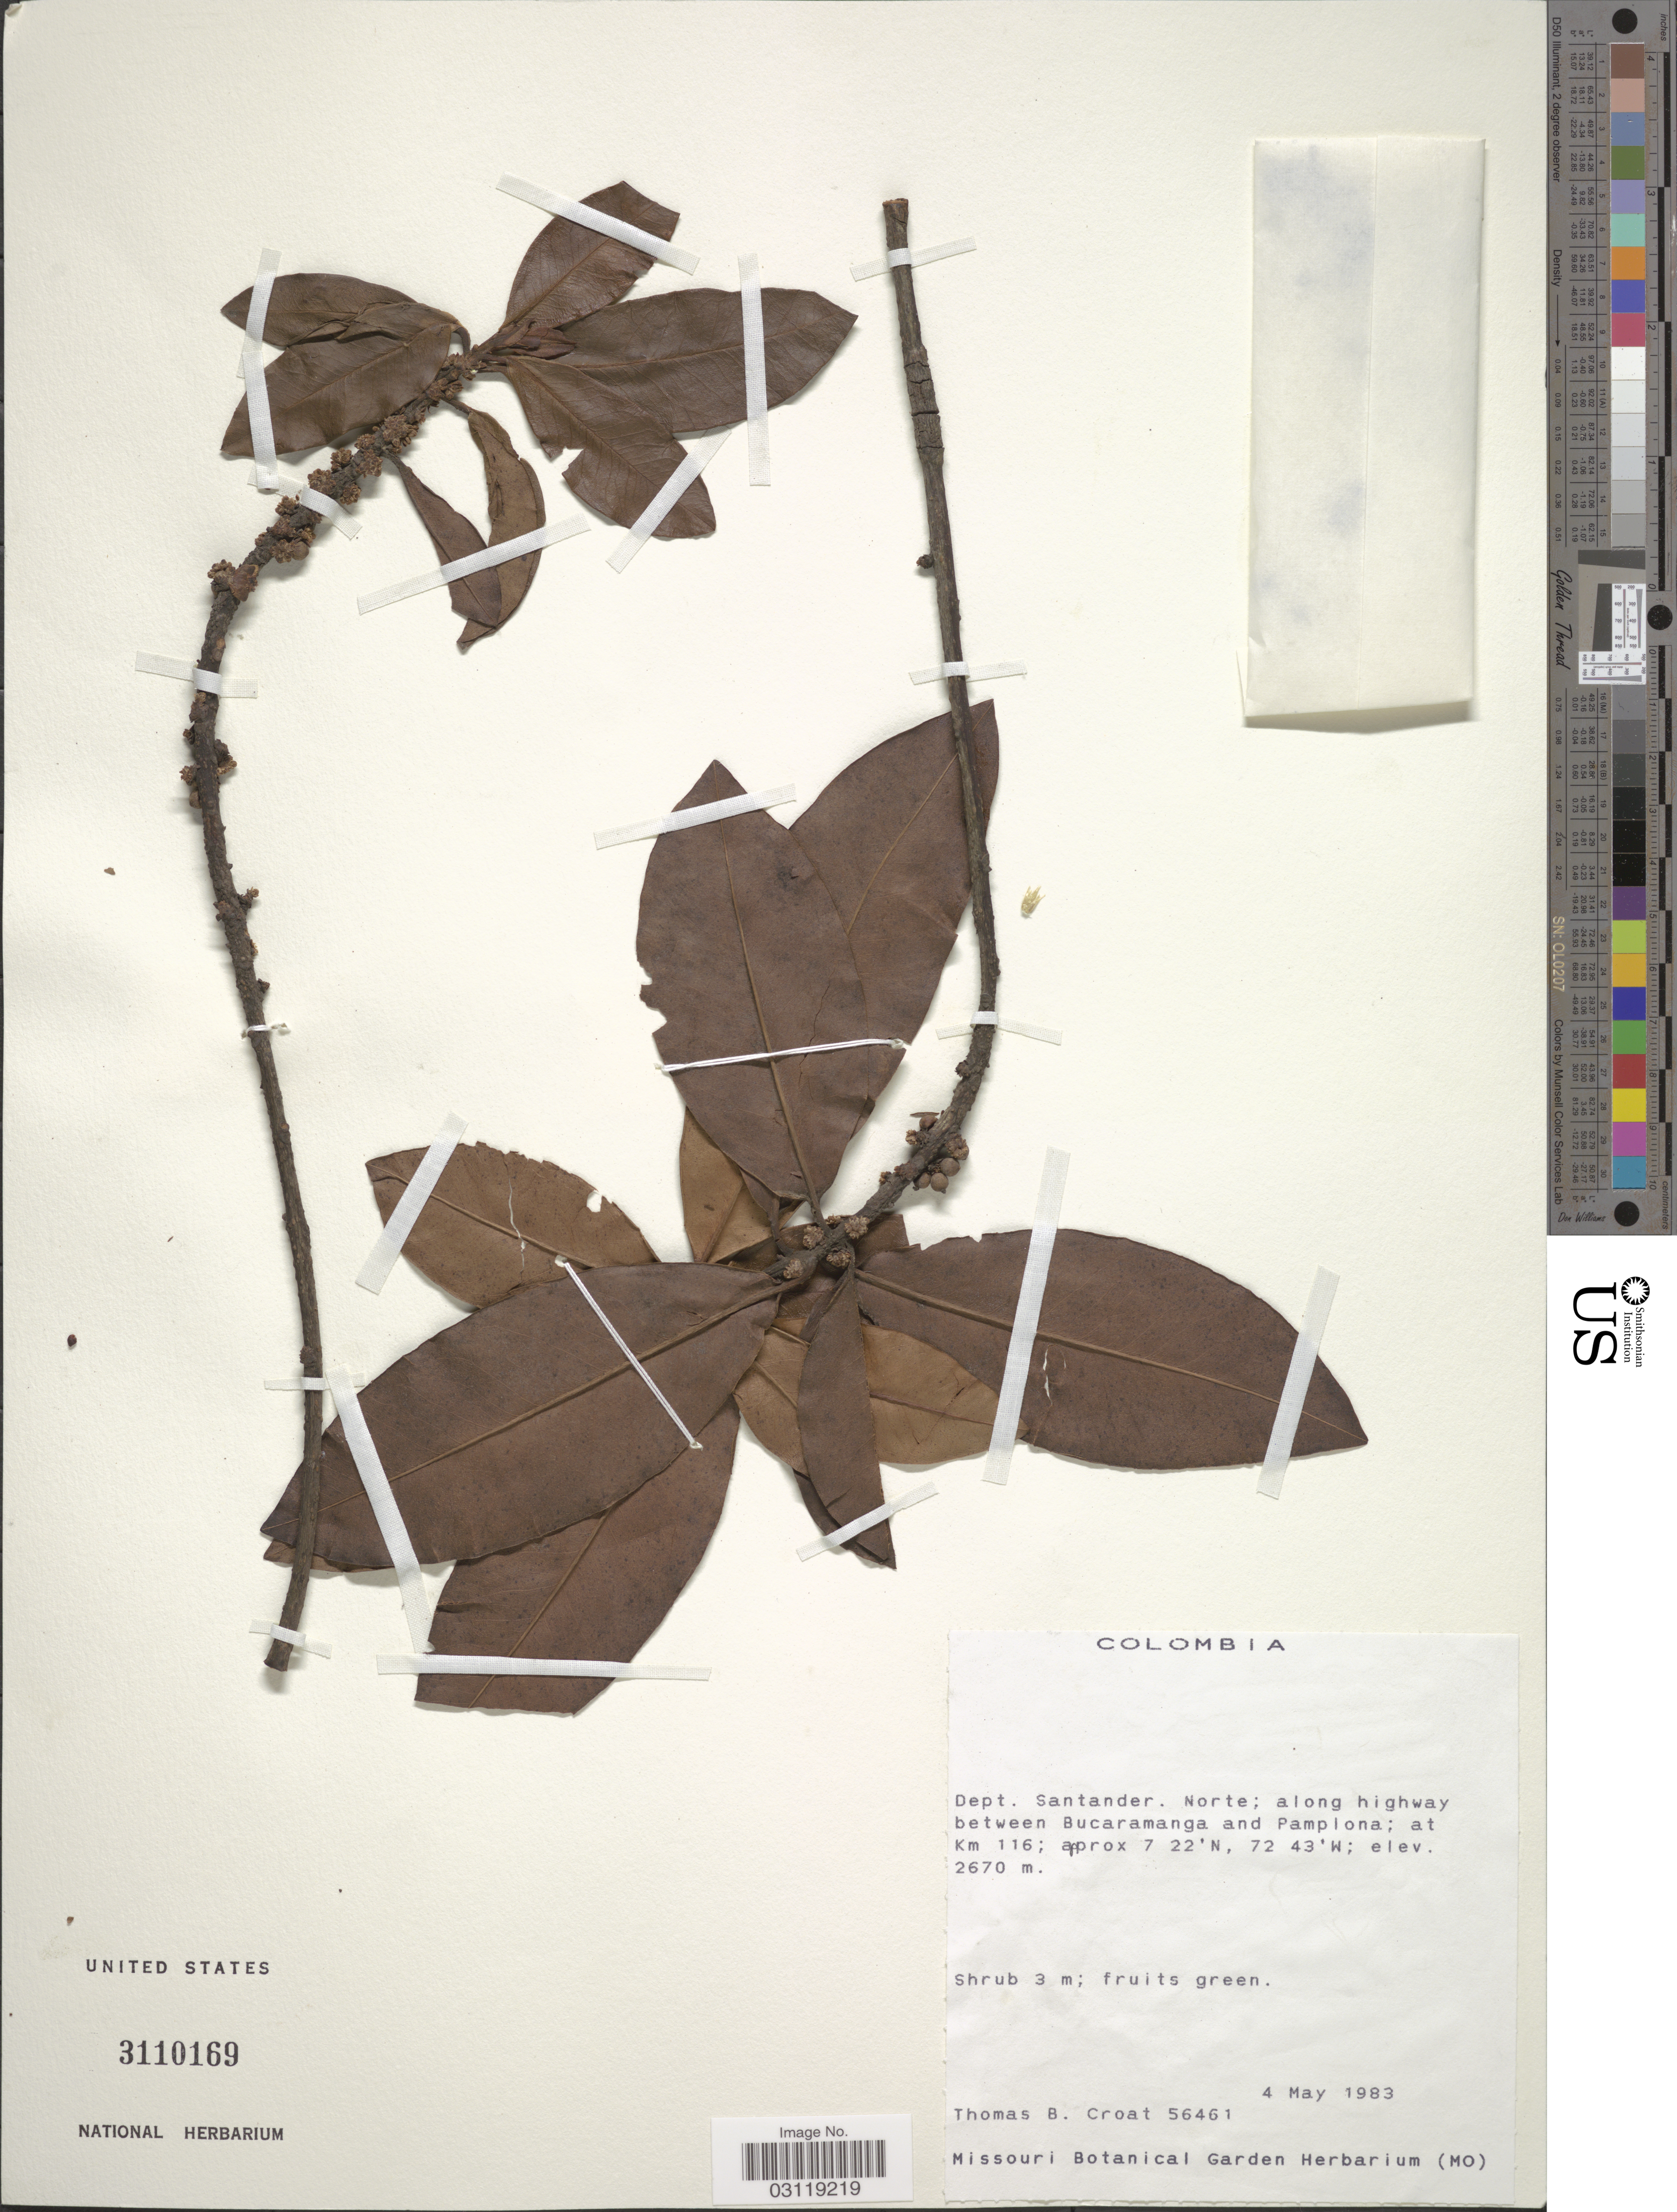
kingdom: Plantae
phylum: Tracheophyta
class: Magnoliopsida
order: Ericales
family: Primulaceae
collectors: T. B. Croat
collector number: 56461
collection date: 1983-05-04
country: Colombia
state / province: Santander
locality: Dept. Santander. Norte; along highway between Bucaramanga and Pamplona; at Km 116.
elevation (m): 2670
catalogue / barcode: US 3110169